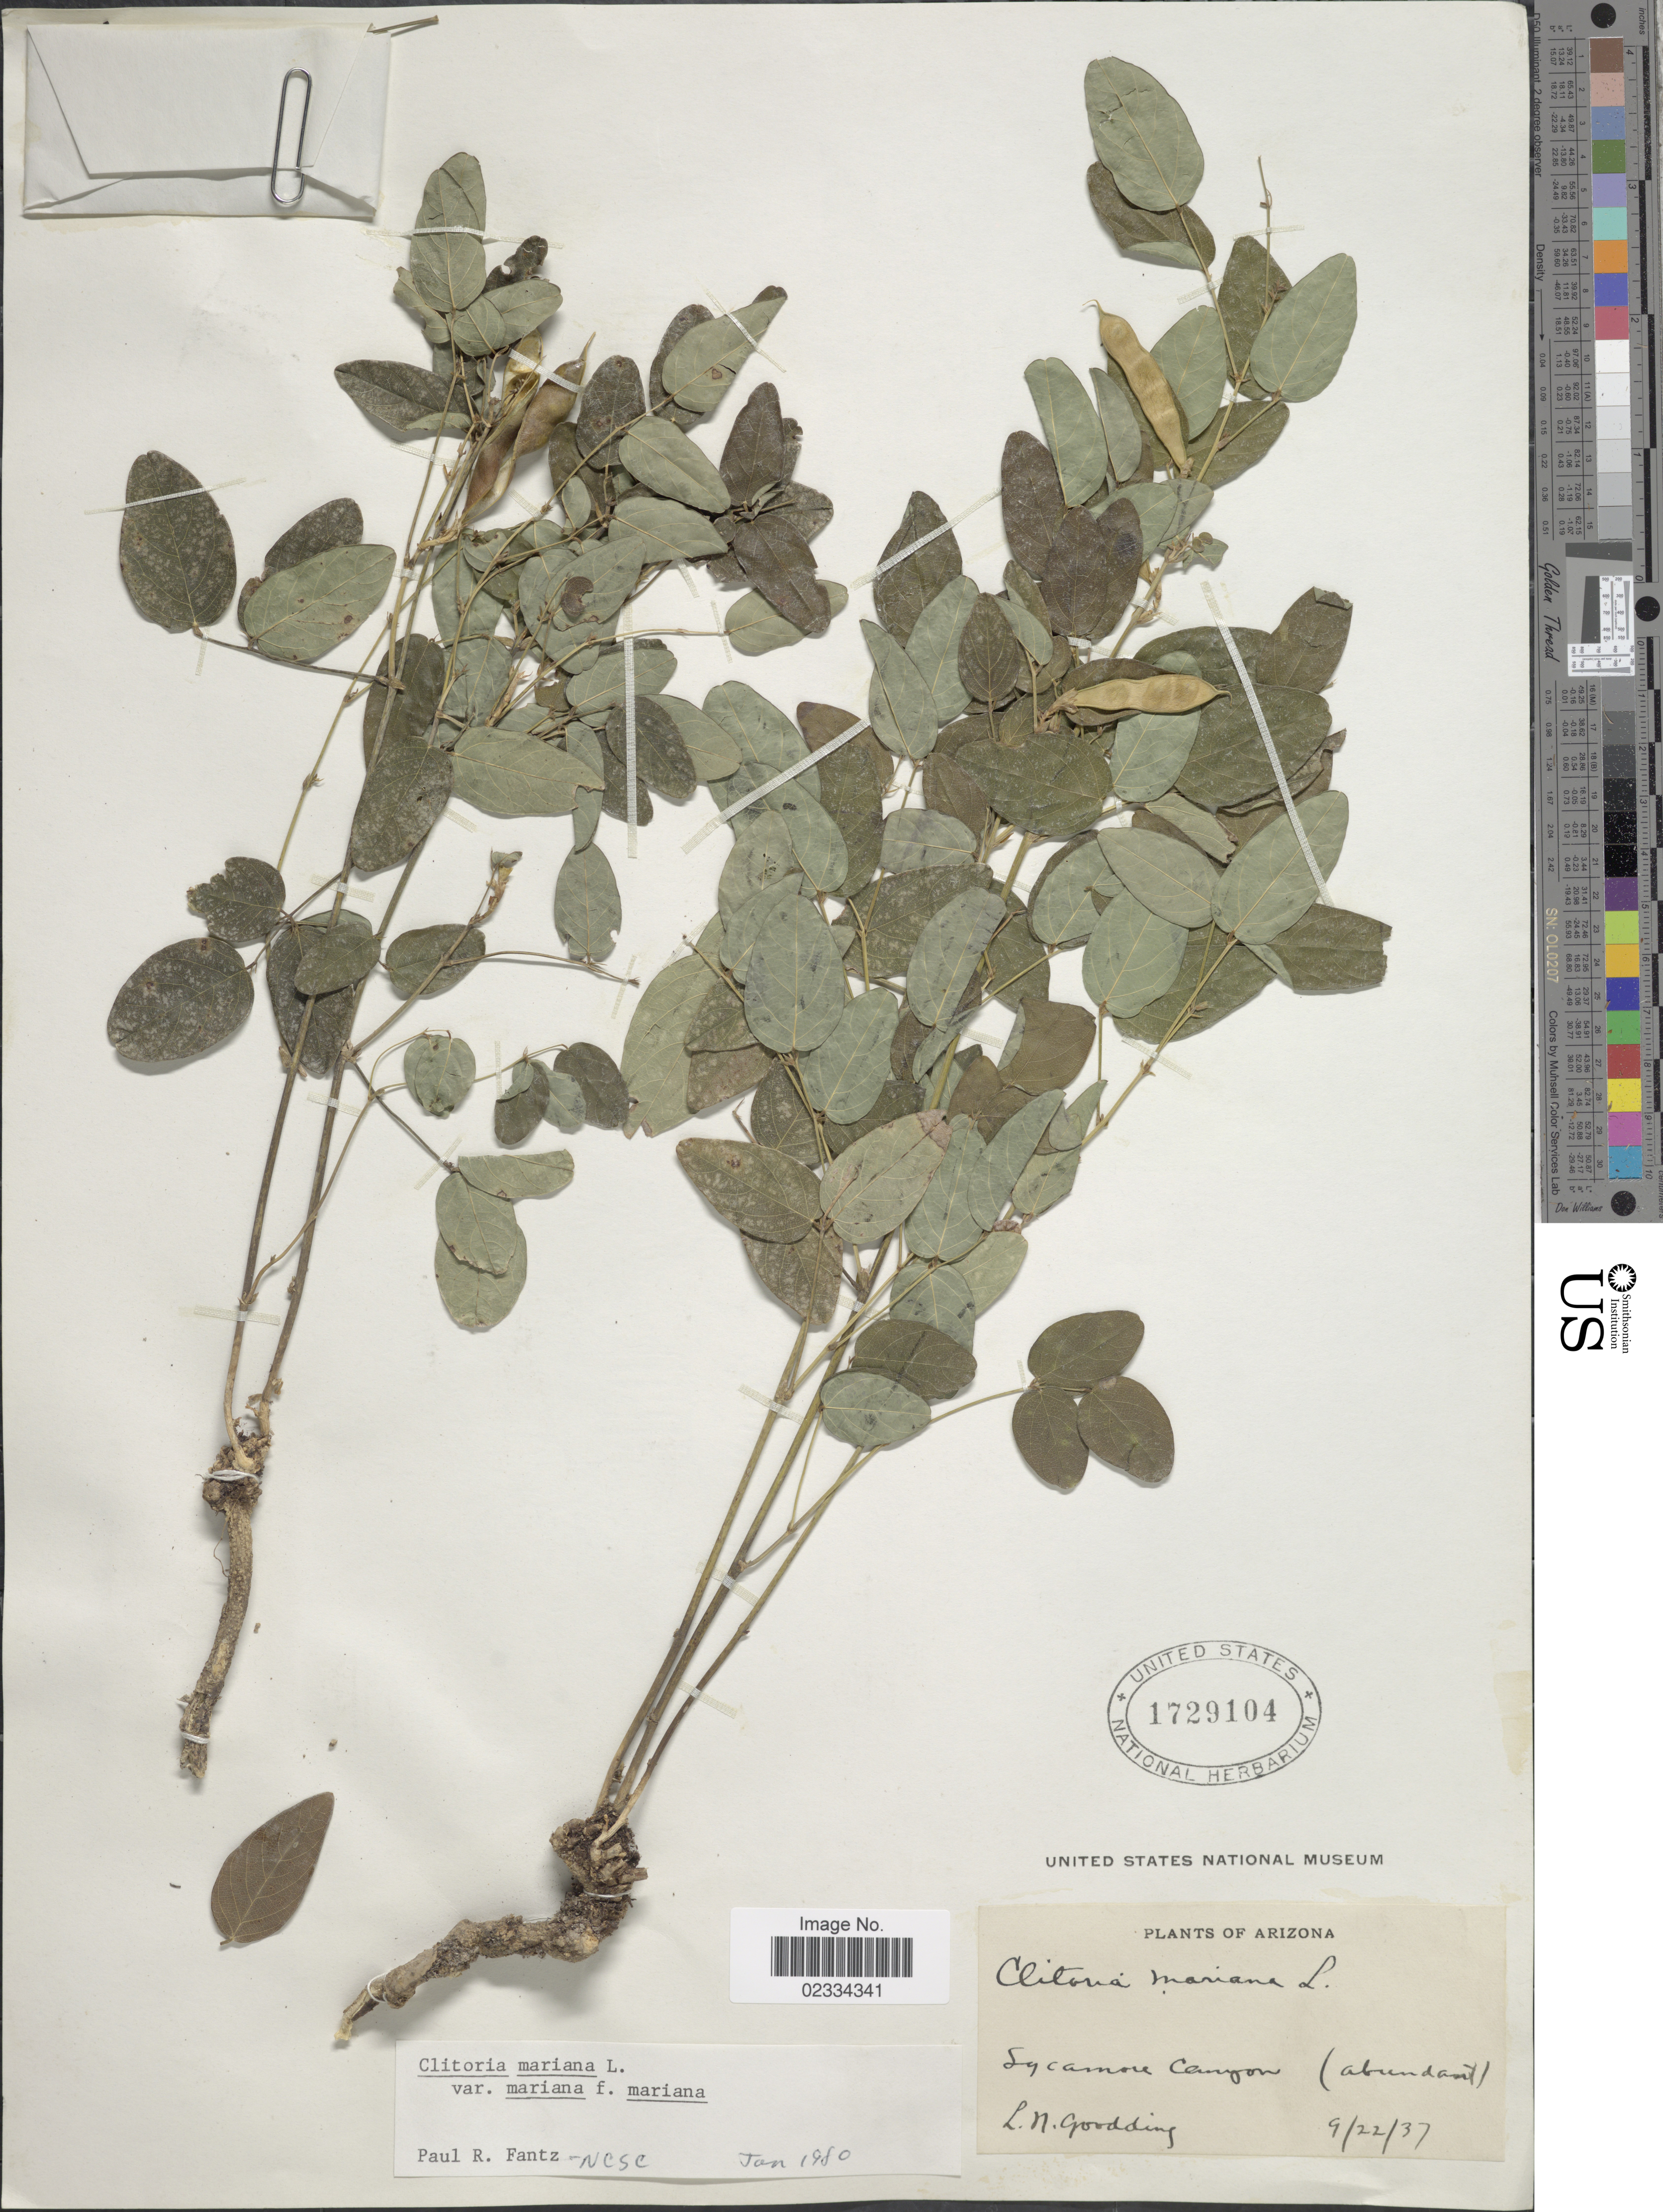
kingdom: Plantae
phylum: Tracheophyta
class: Magnoliopsida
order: Fabales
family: Fabaceae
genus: Clitoria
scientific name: Clitoria mariana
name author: L.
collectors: L. N. Goodding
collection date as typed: Transcribed d/m/y: 22/9/37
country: United States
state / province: Arizona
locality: Sycamore Canyon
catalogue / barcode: US 1729104